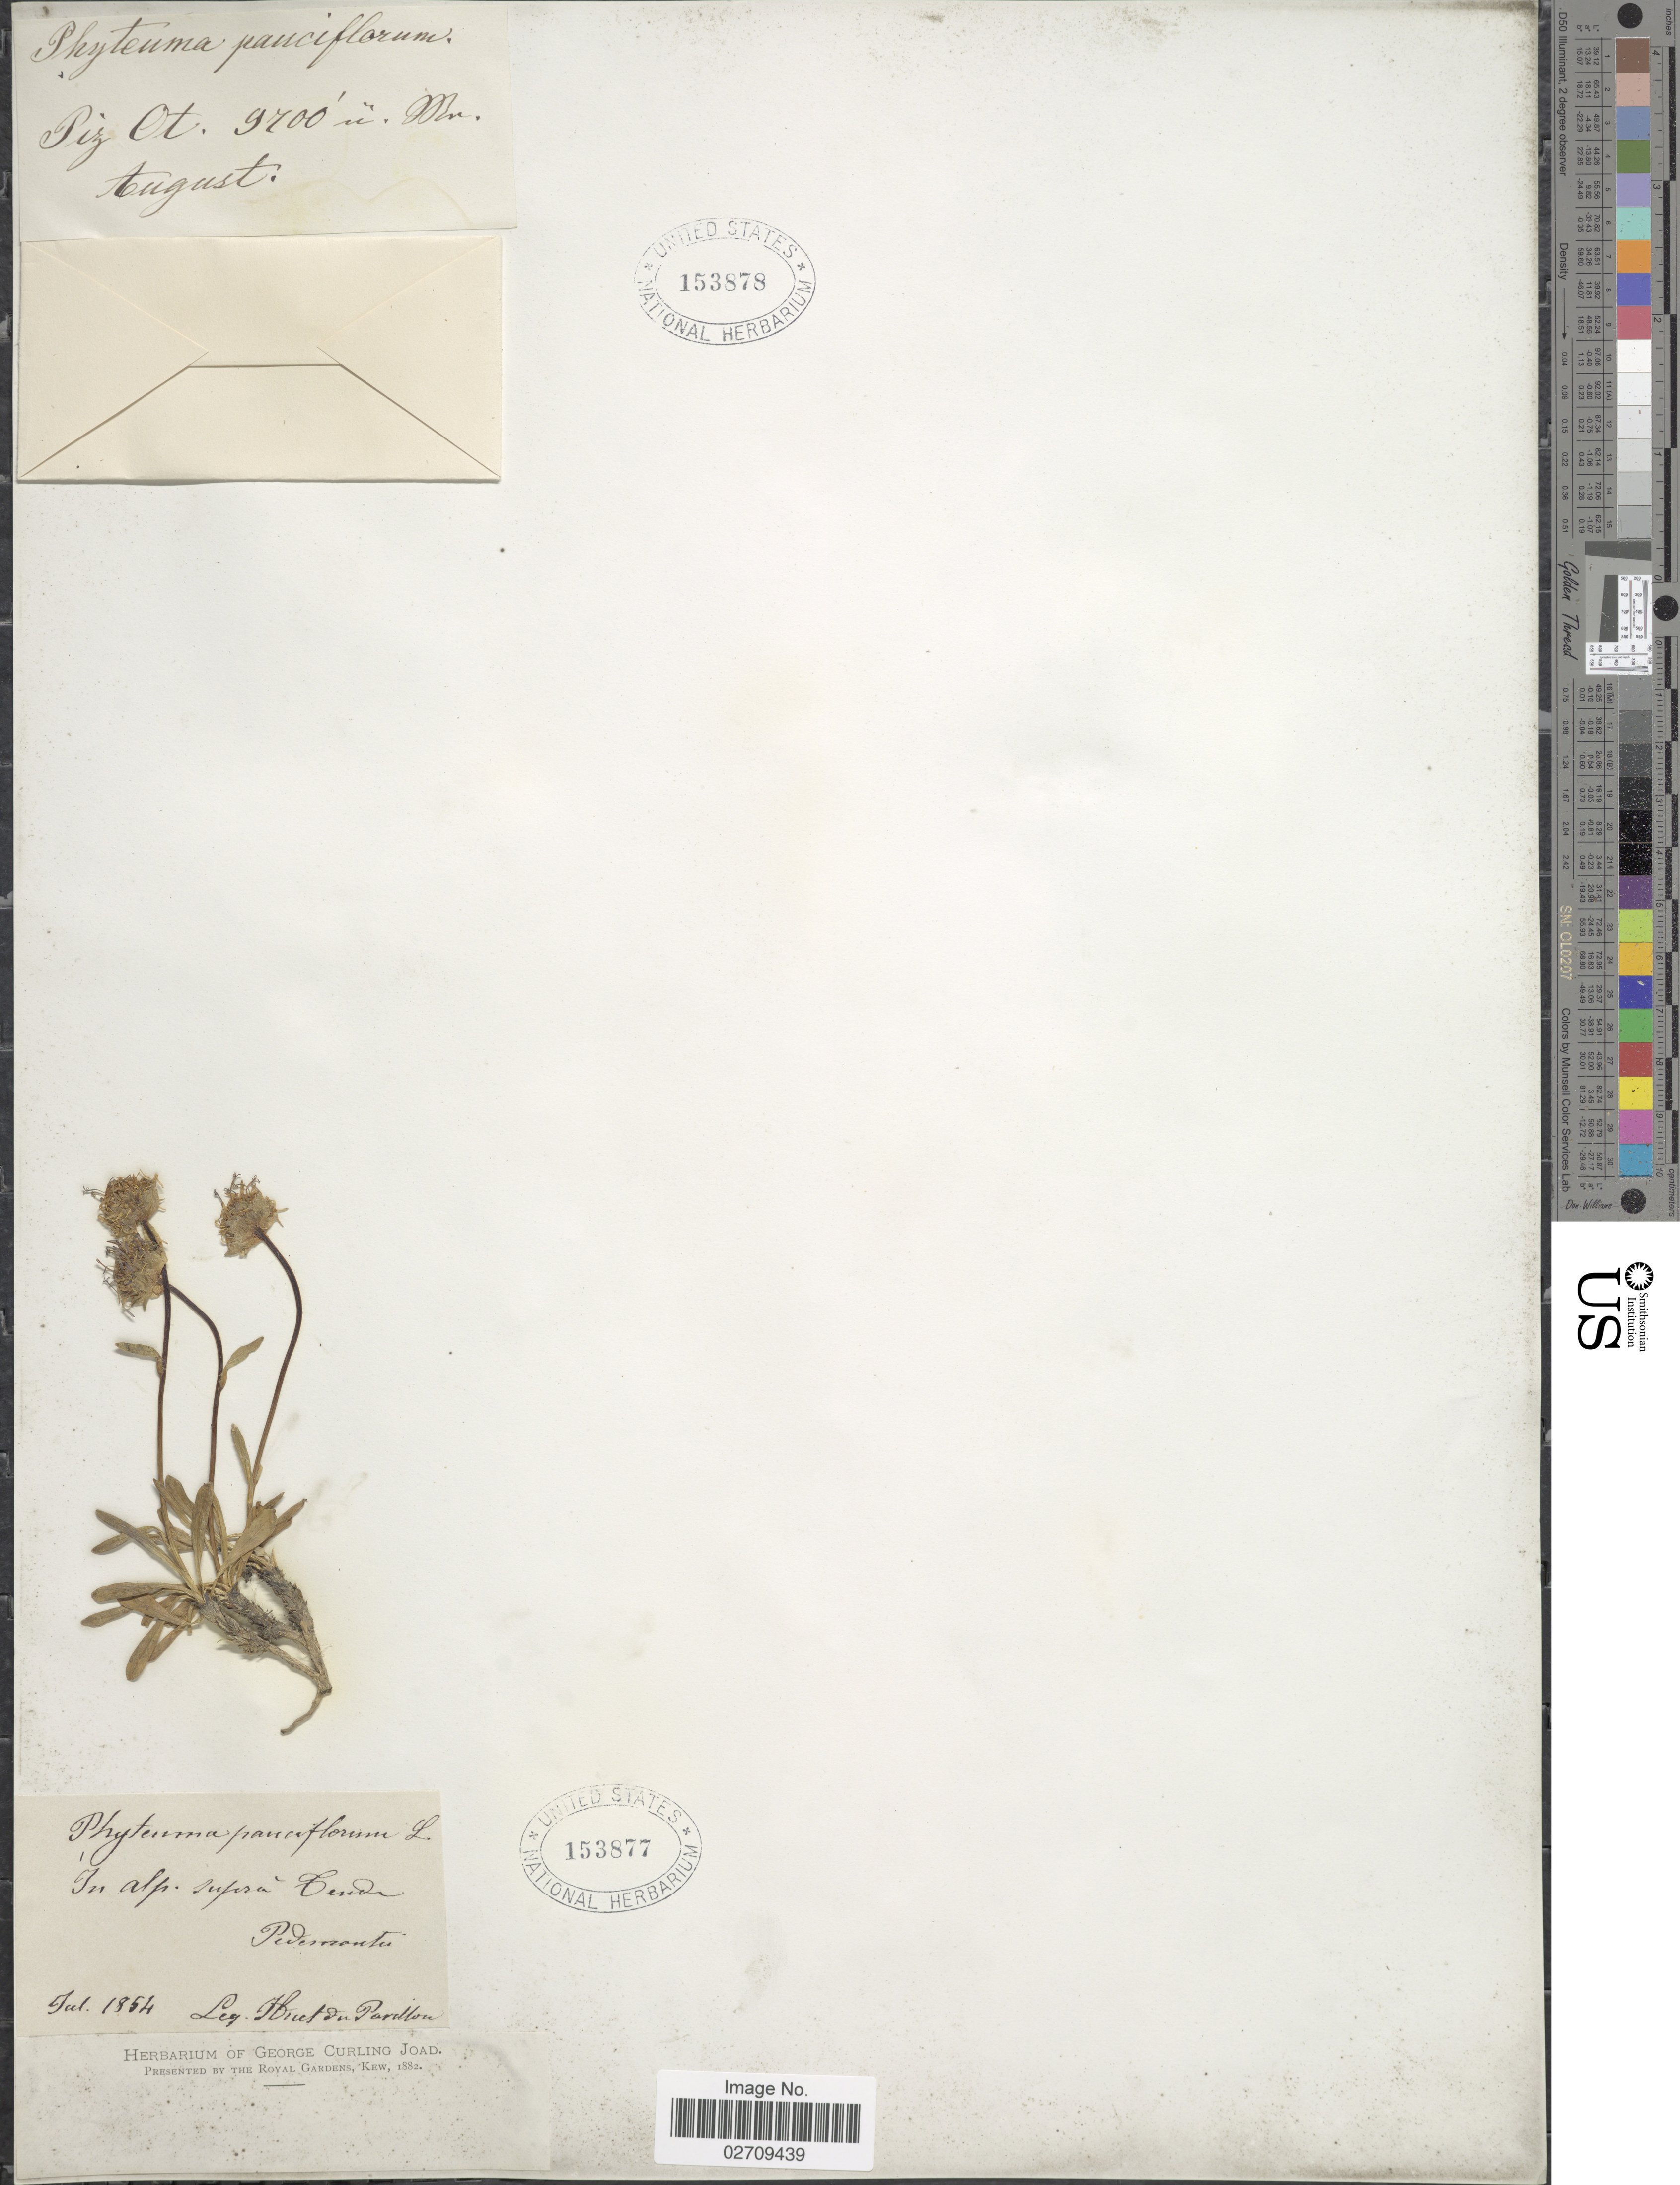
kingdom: Plantae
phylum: Tracheophyta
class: Magnoliopsida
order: Asterales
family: Campanulaceae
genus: Phyteuma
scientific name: Phyteuma pauciflorum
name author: L.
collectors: Huet du Pavillon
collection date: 1854-07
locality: In alp. supra Cendu Pidemonte [interpreted]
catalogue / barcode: US 153877